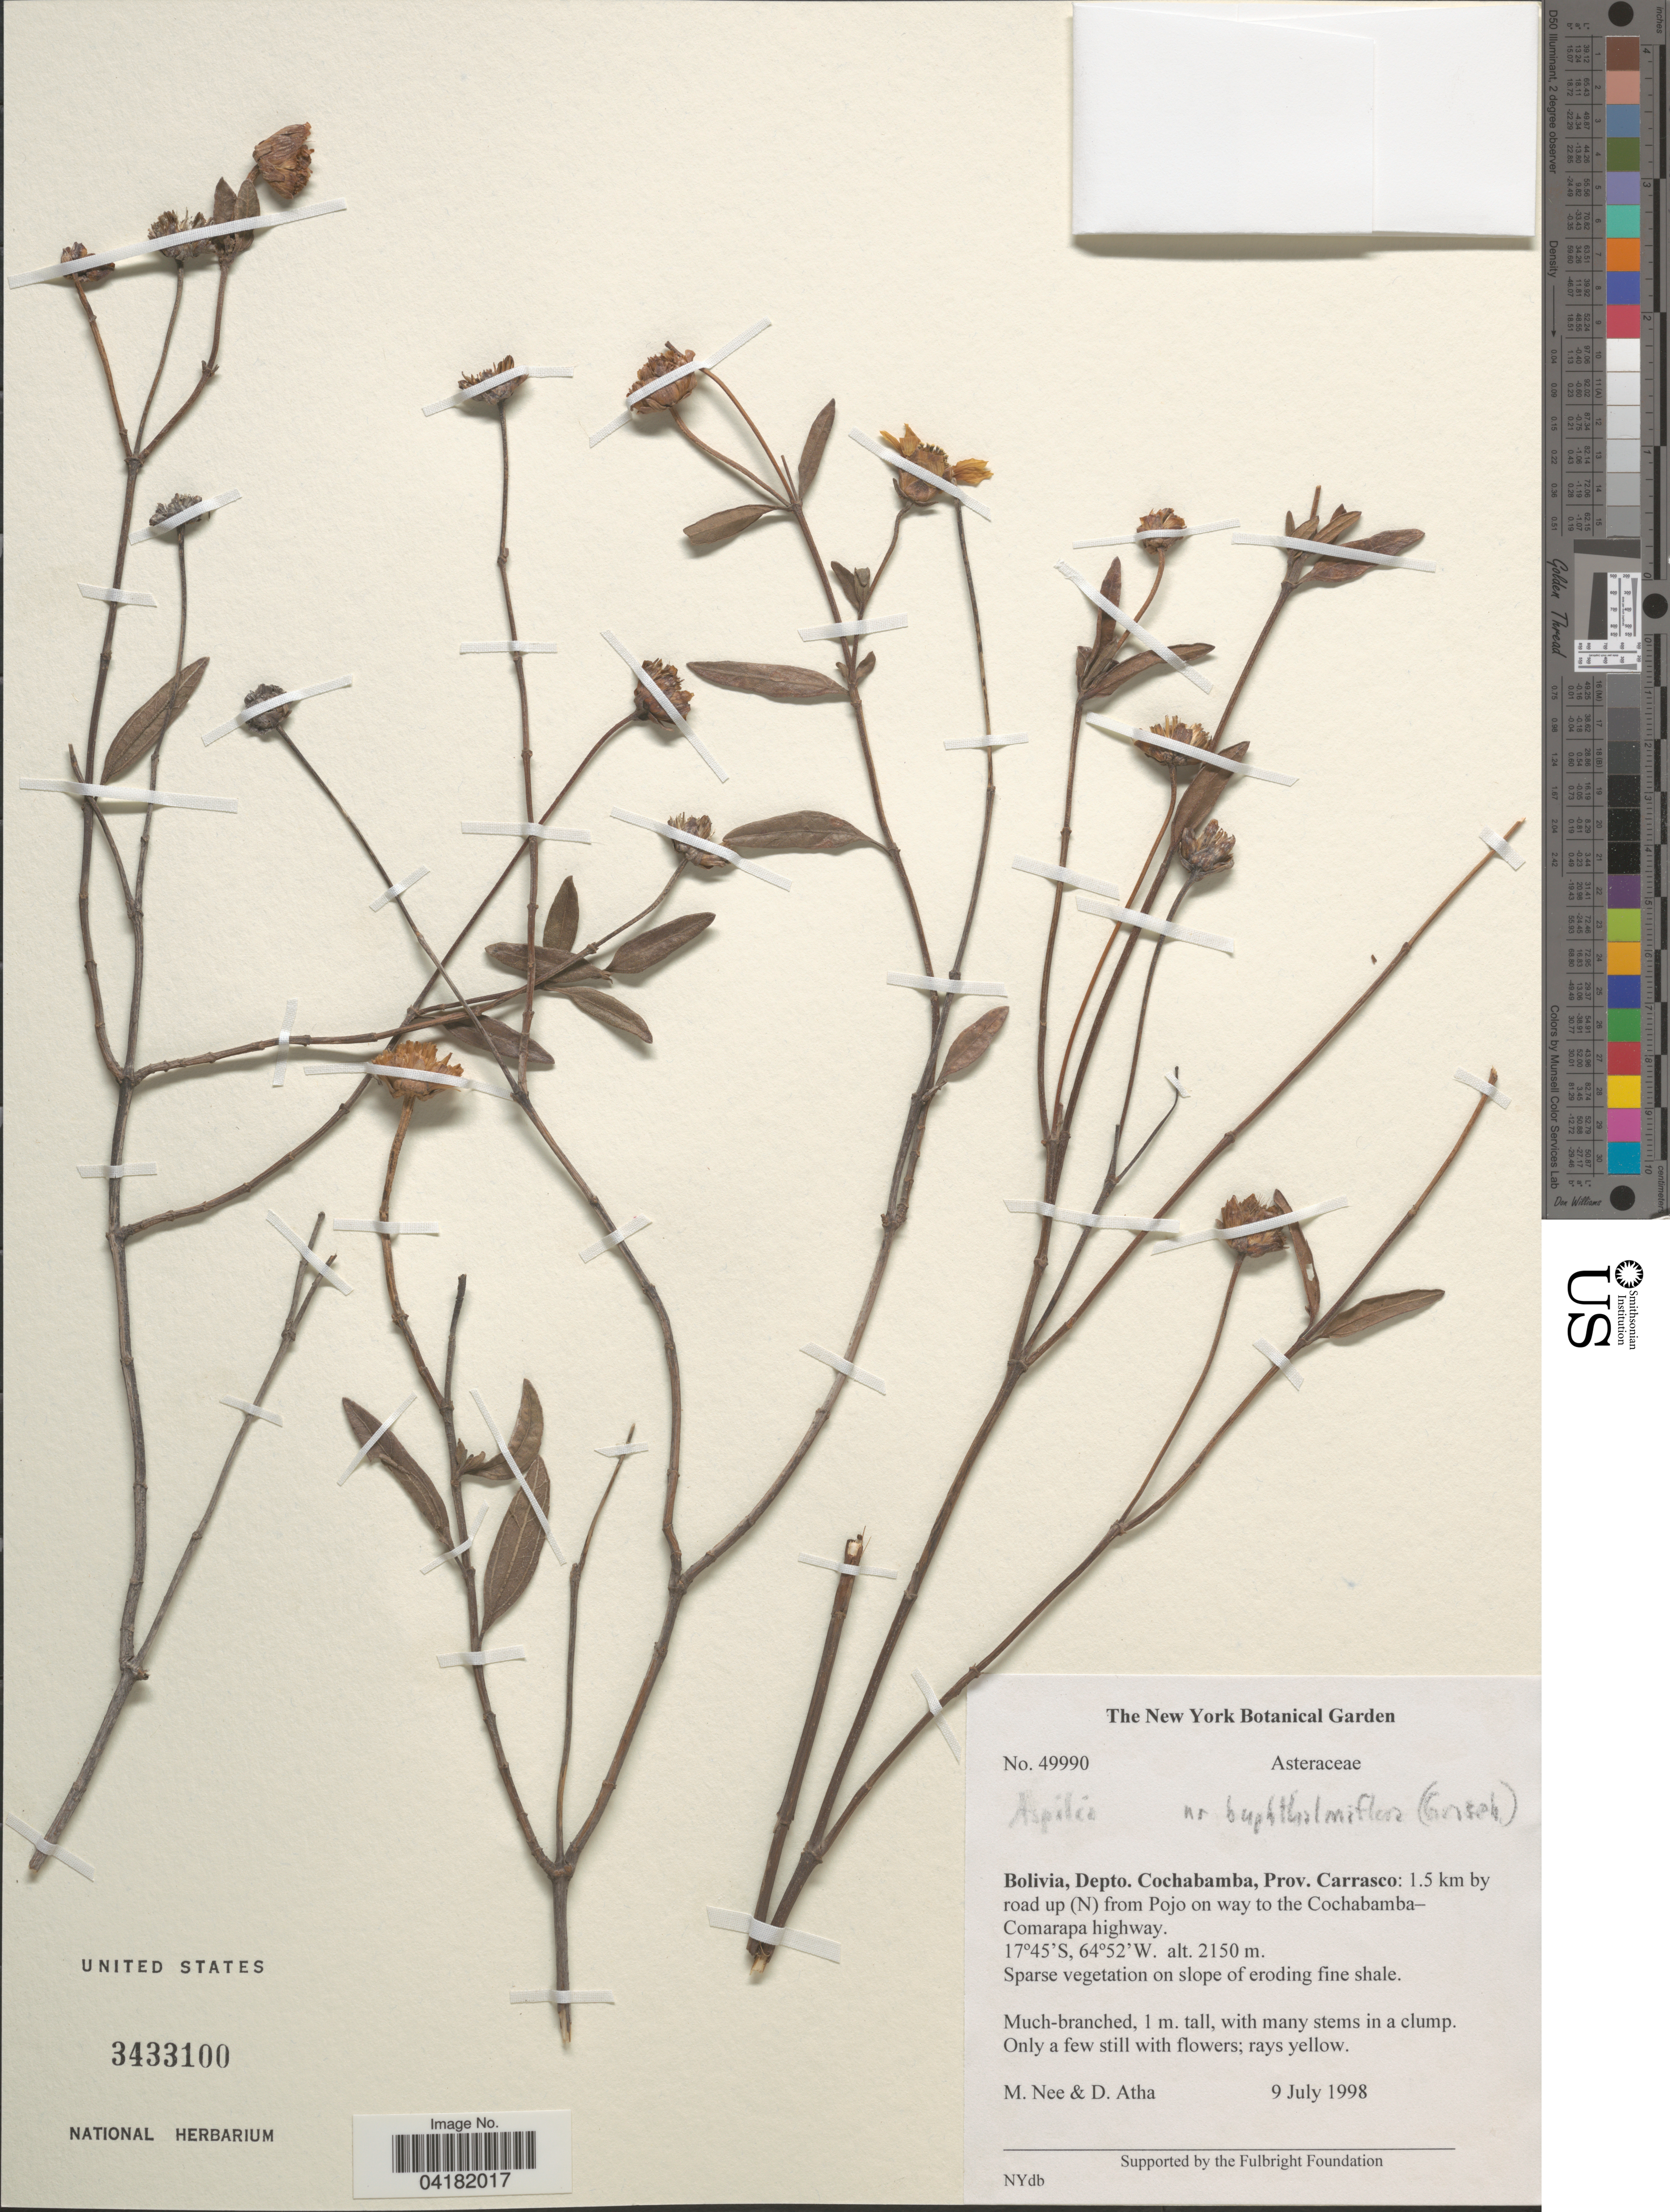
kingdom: Plantae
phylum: Tracheophyta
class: Magnoliopsida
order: Asterales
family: Asteraceae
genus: Aspilia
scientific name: Aspilia buphthalmiflora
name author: Lorentz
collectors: M. Nee & D. Atha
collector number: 49990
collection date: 1998-07-09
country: Bolivia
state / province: Cochabamba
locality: Depto. Cochabamba, Prov. Carrasco: 1.5 km by road up (N) from Pojo on way to the Cochabamba-Comarapa highway.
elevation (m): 2150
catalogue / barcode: US 3433100